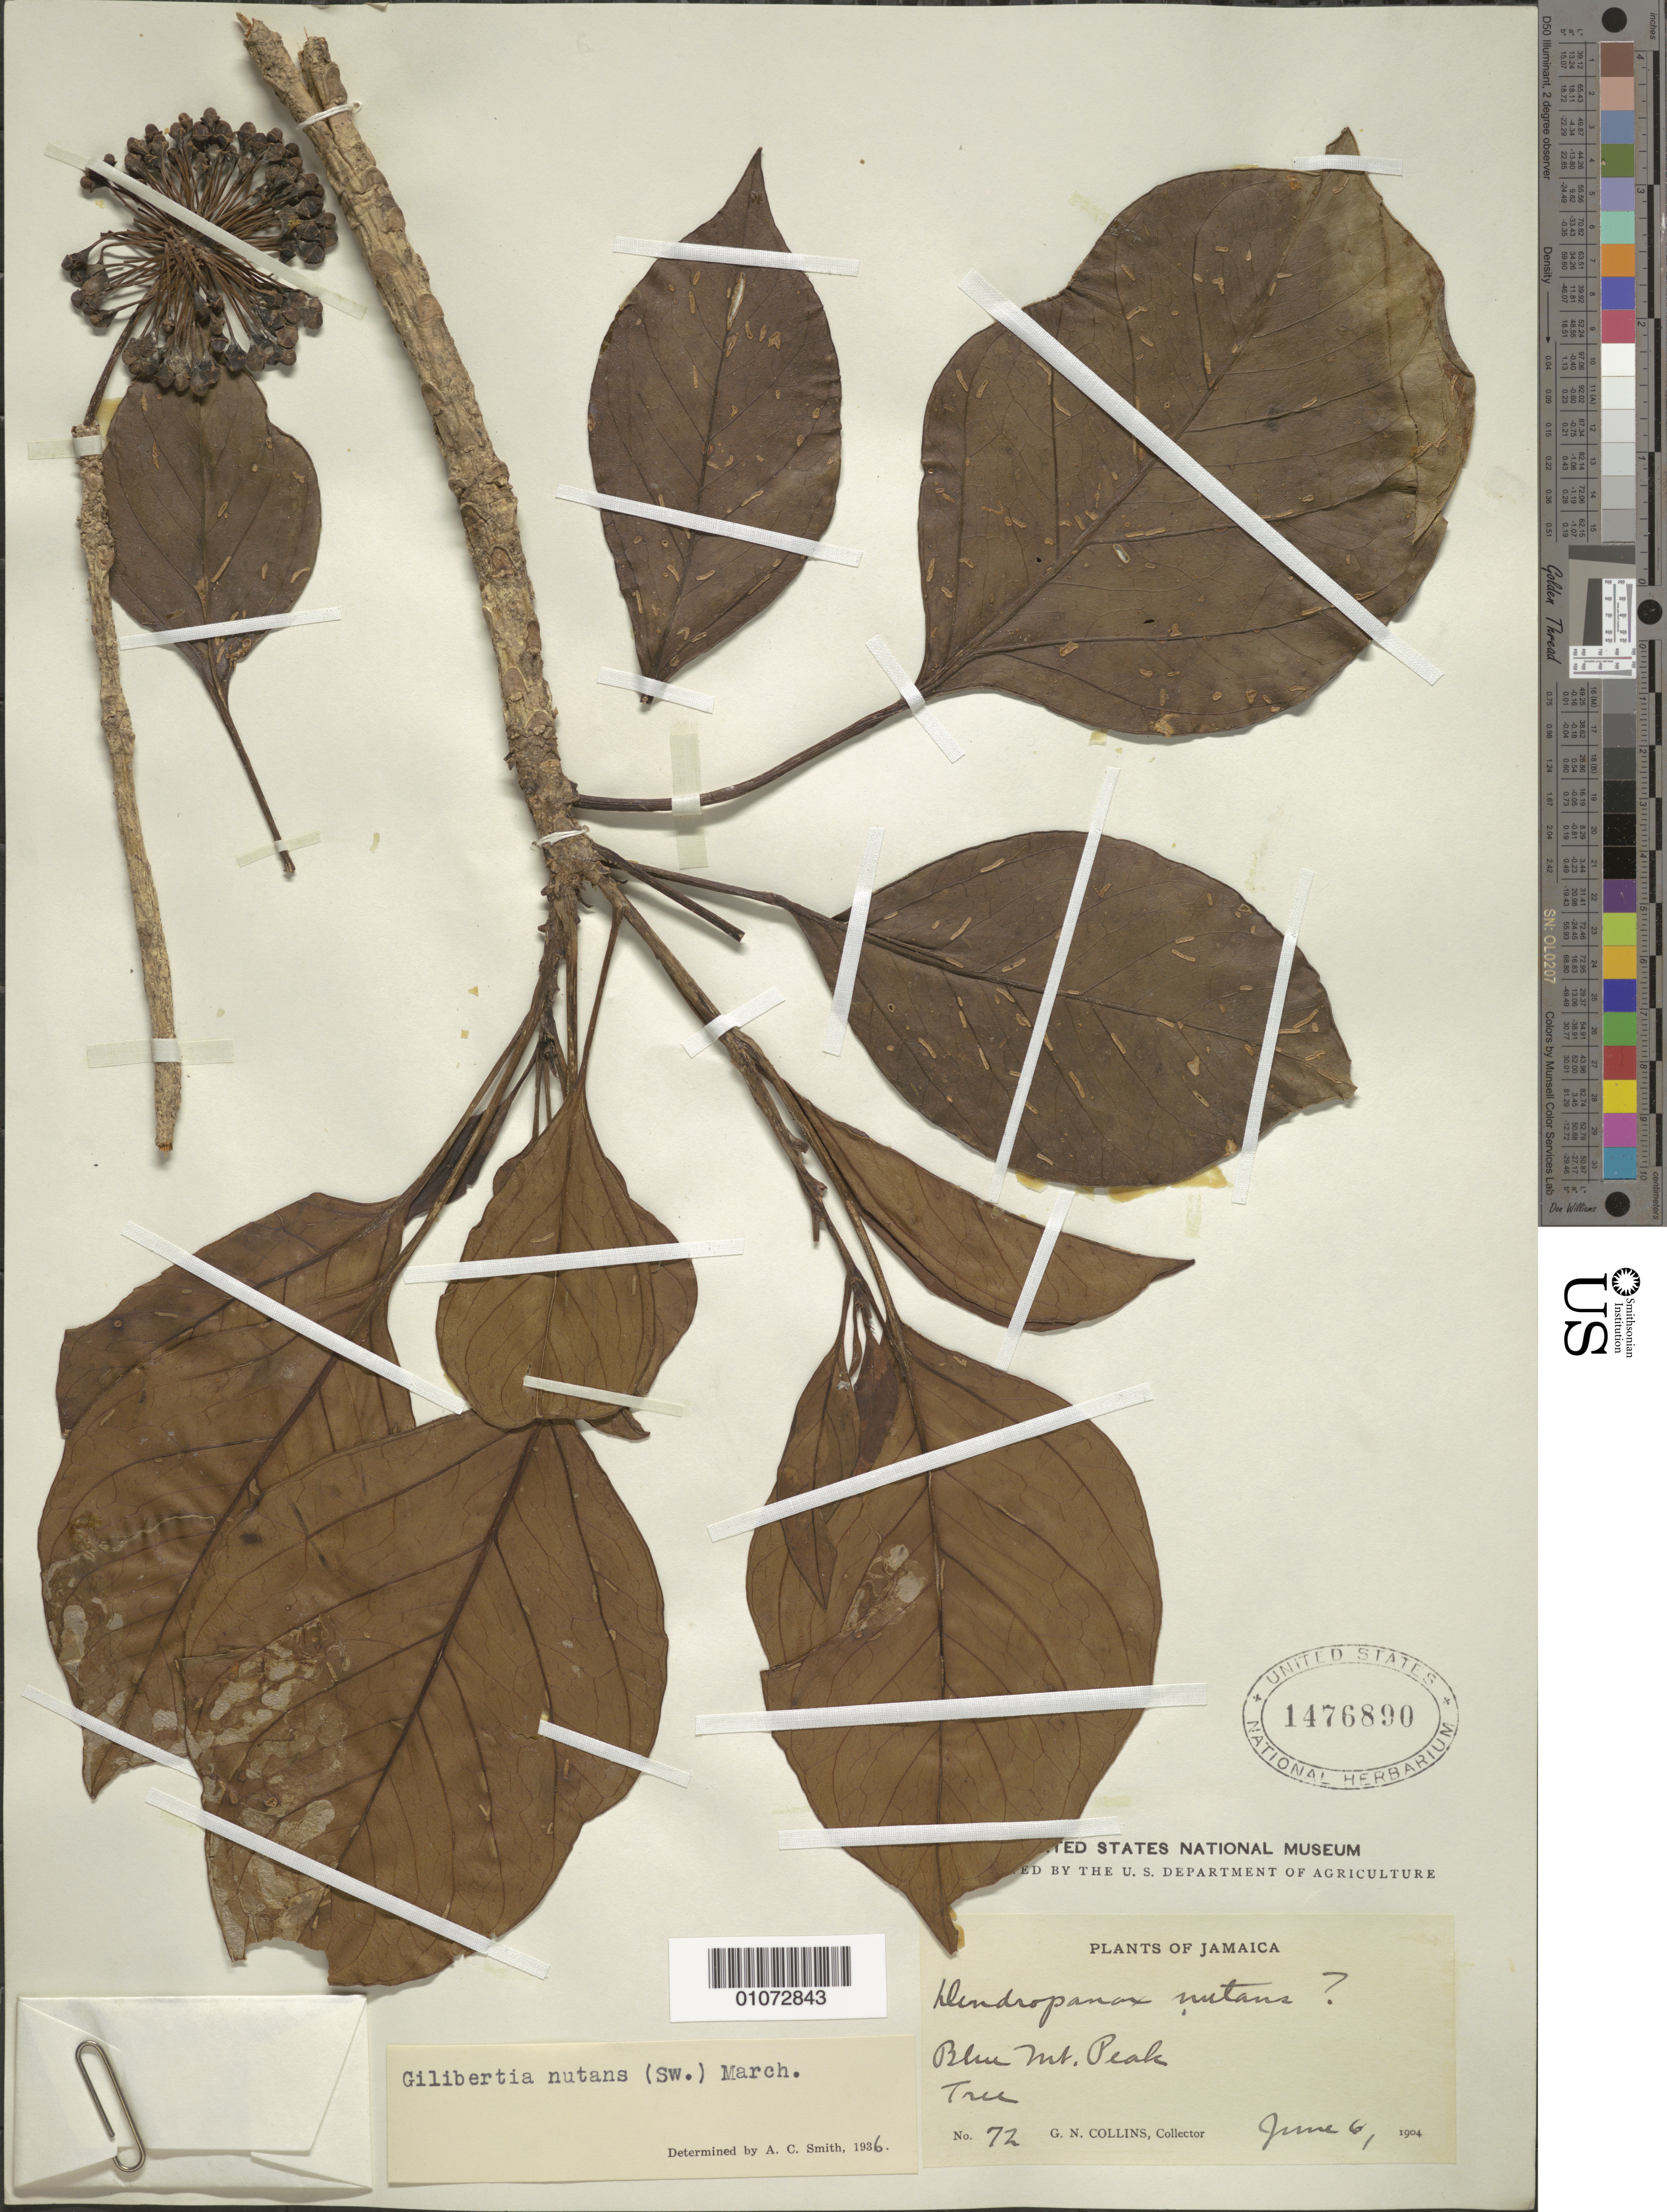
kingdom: Plantae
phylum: Tracheophyta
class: Magnoliopsida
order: Apiales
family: Araliaceae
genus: Dendropanax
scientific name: Dendropanax nutans var. nutans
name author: (Sw.) Decne. & Planch.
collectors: G. Collins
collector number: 72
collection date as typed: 06 Jun 1904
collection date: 1904-06-06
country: Jamaica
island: Jamaica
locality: Blue Mountain Peak.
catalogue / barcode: US 1476890